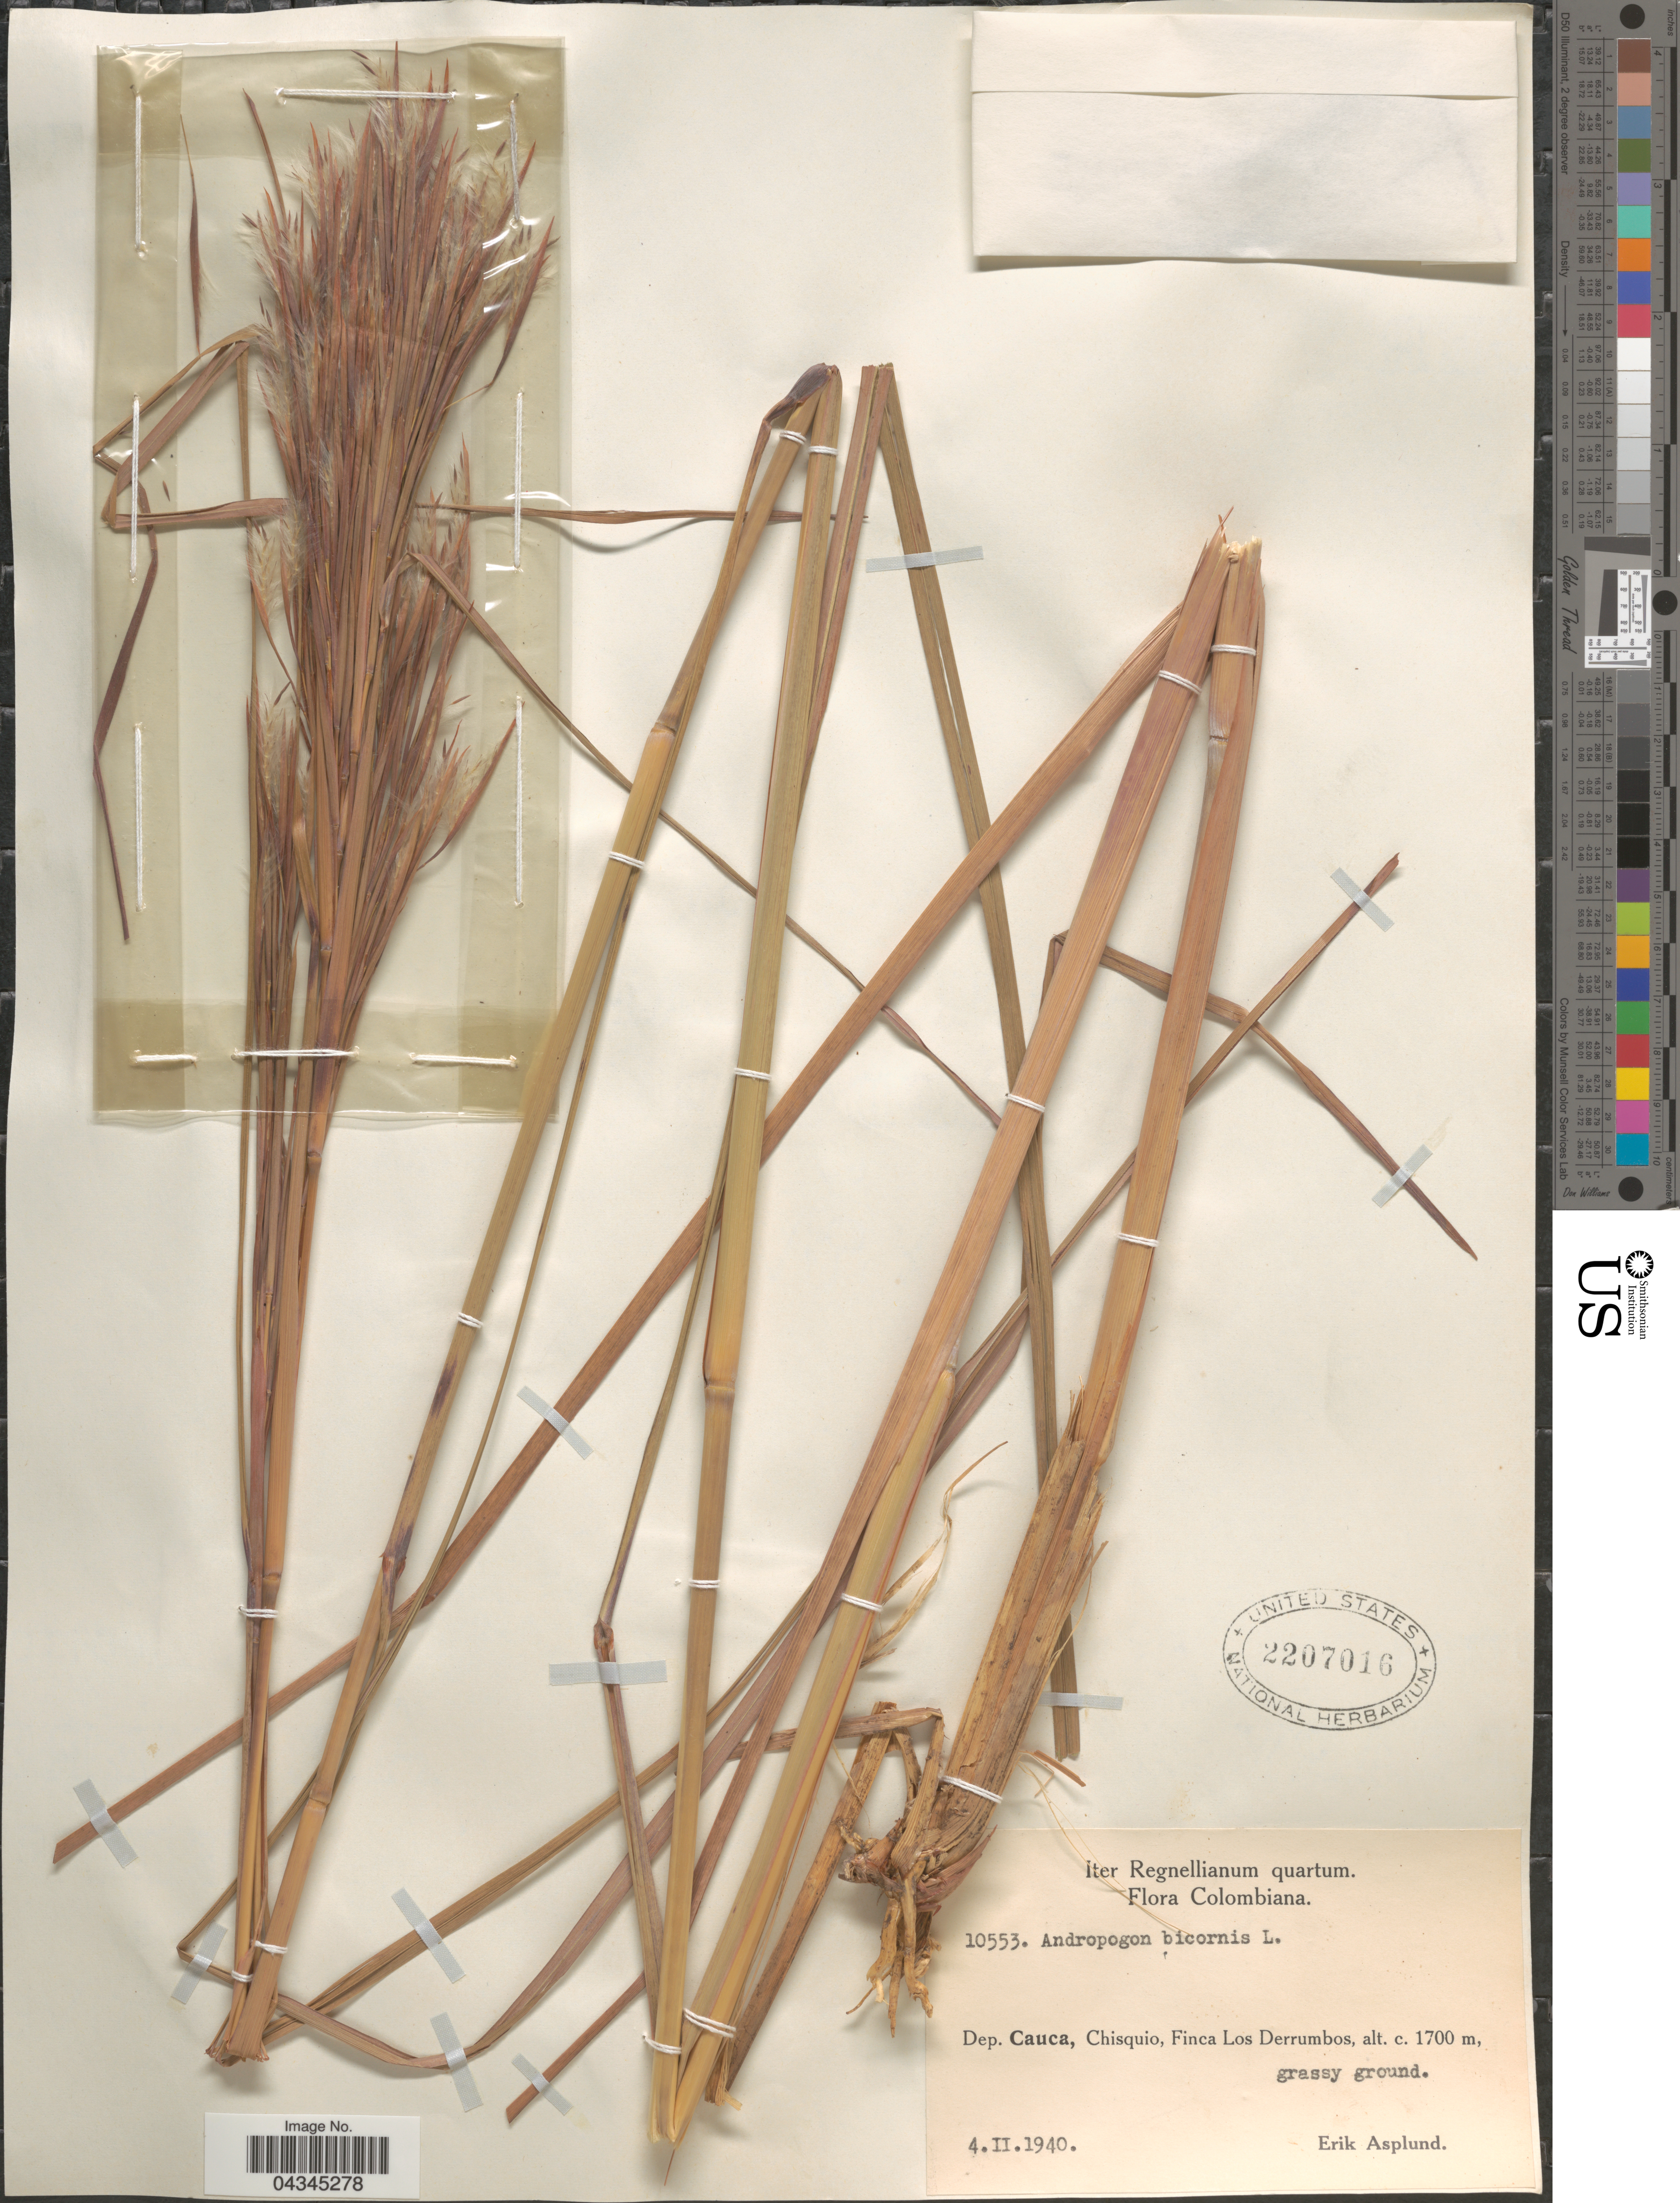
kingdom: Plantae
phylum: Tracheophyta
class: Liliopsida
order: Poales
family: Poaceae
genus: Andropogon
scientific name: Andropogon bicornis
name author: L.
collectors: E. Asplund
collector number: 10553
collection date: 1940-02-04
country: Colombia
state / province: Cauca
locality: Iter Regnellianum quartum. Dep. Cauca, Chisquio, Finca Los Derrumbos.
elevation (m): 1700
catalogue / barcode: US 2207016